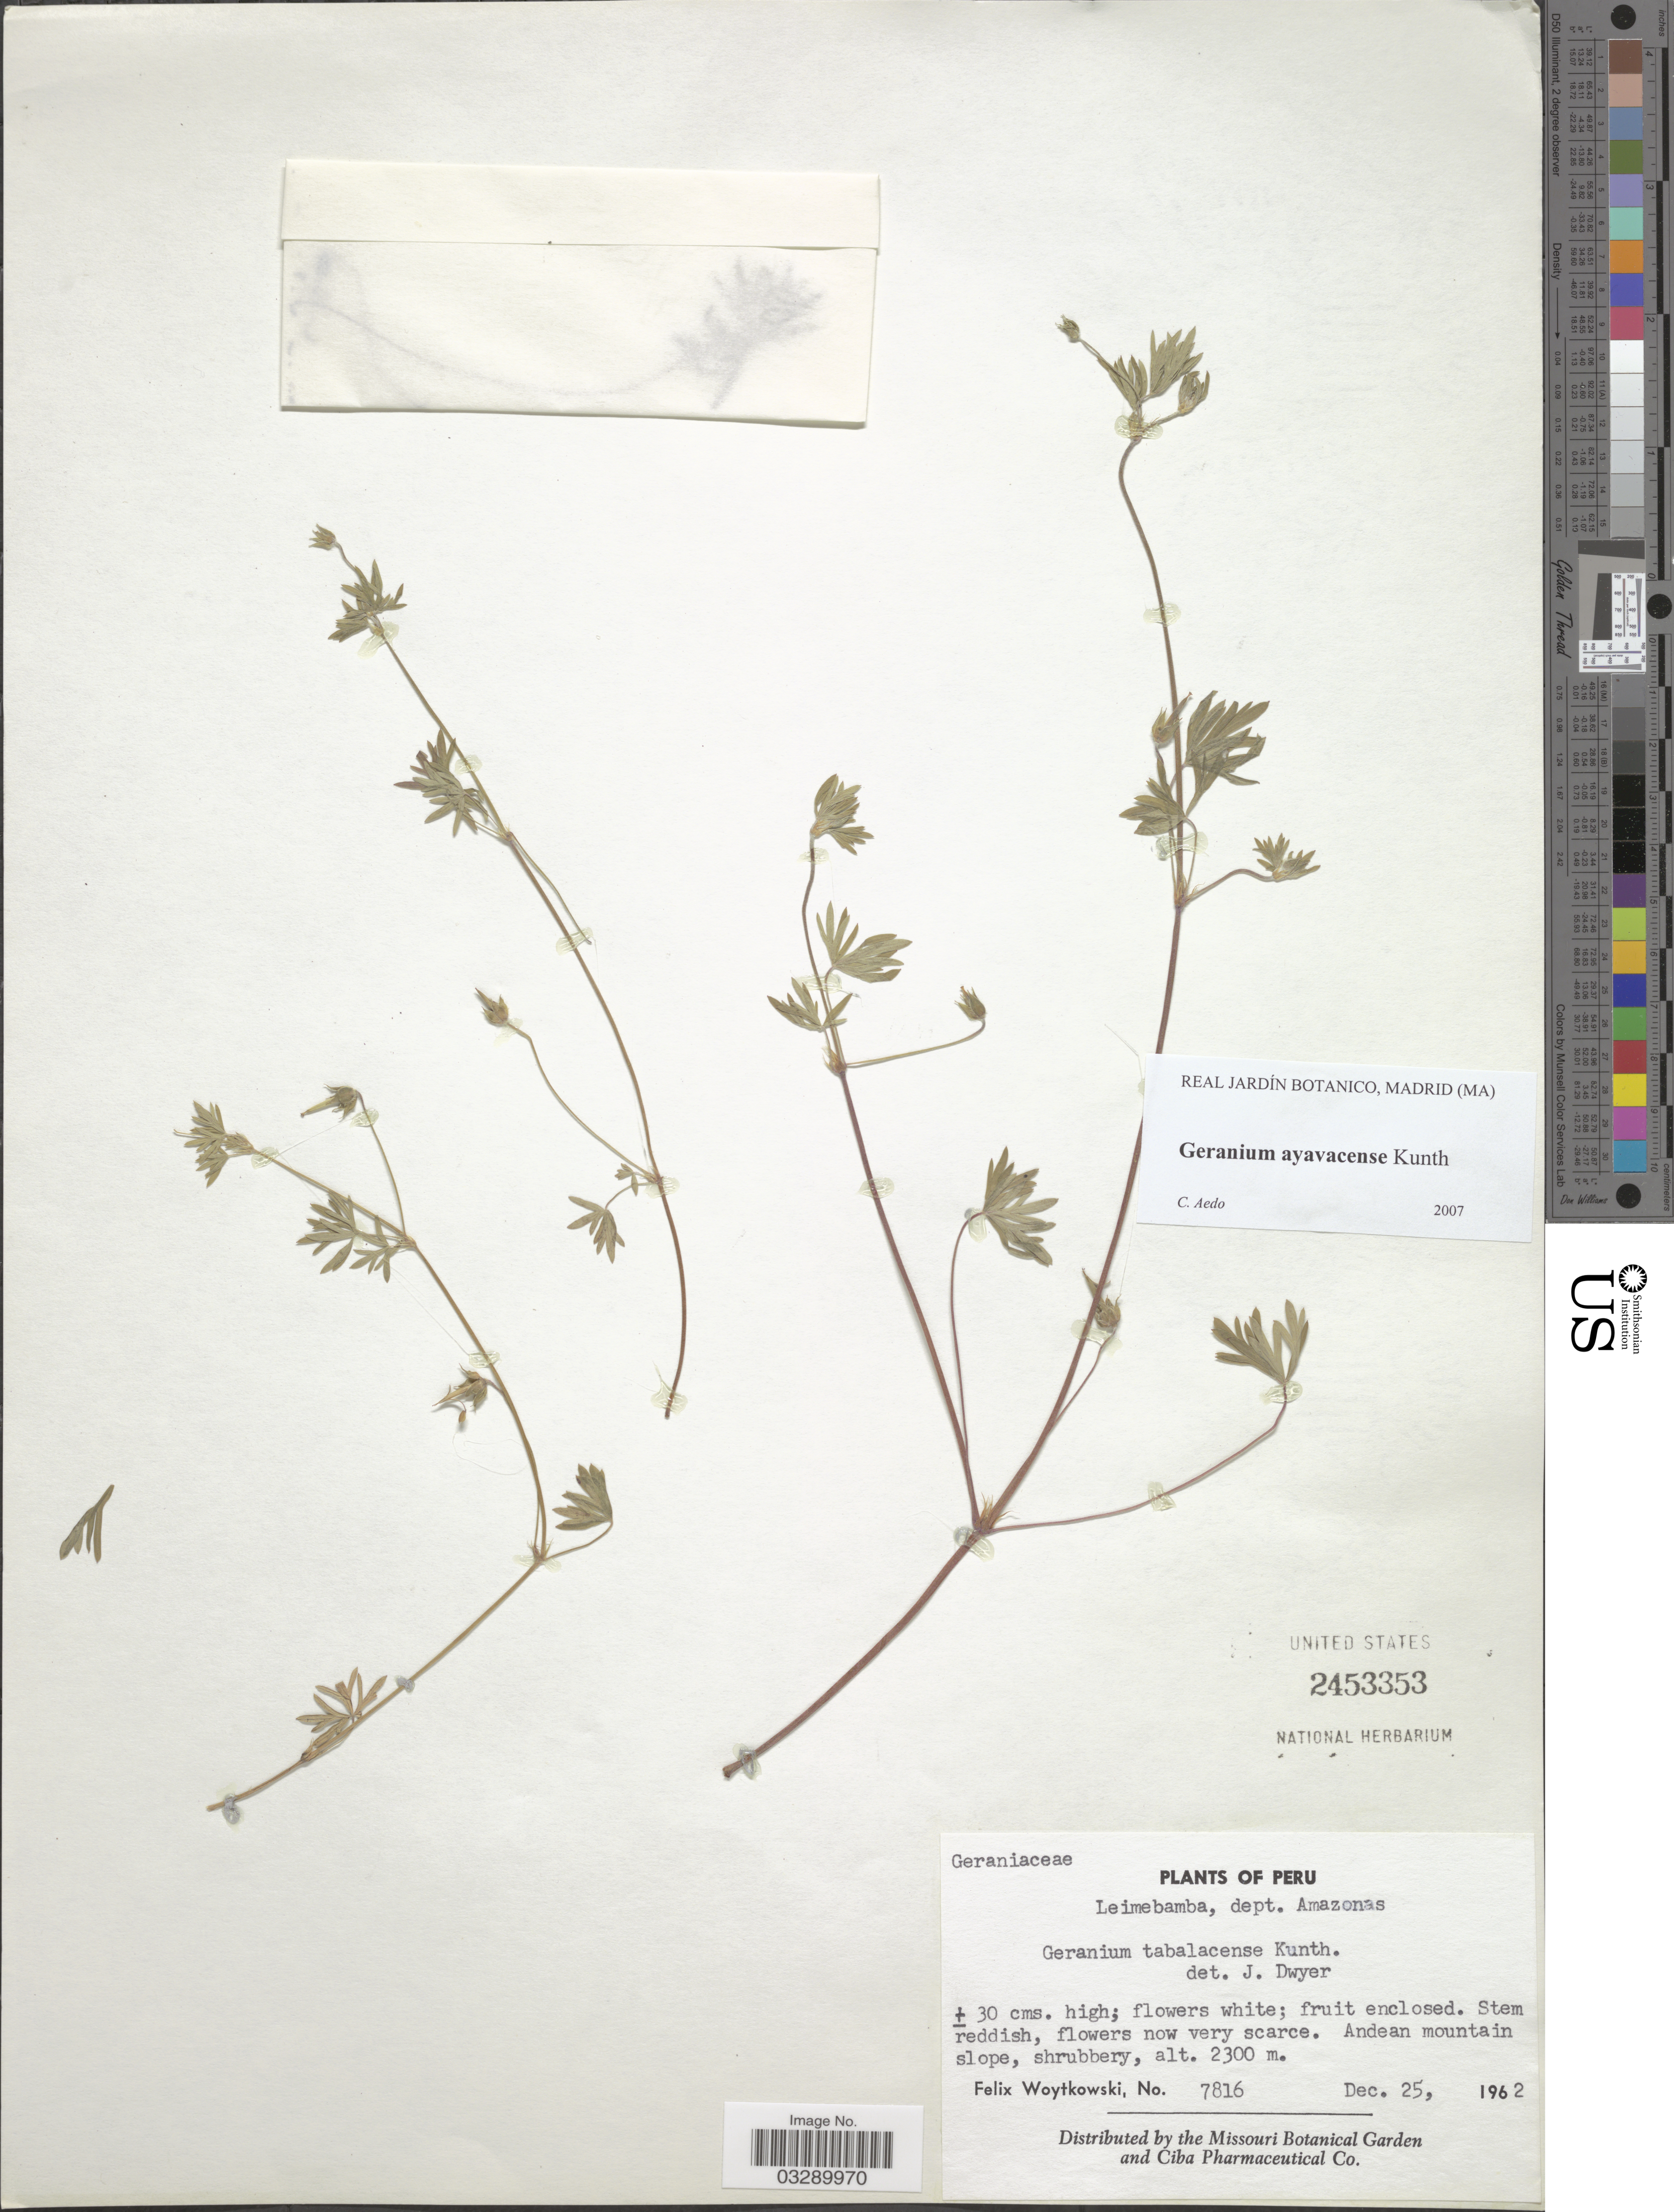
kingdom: Plantae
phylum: Tracheophyta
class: Magnoliopsida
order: Geraniales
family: Geraniaceae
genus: Geranium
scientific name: Geranium ayavacense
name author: Willd. ex Kunth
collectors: F. Woytkowski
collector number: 7816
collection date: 1962-12-25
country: Peru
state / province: Amazonas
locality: Leimebamba, dept. Amazonas. Andean mountain slope, shrubbery.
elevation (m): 2300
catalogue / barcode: US 2453353